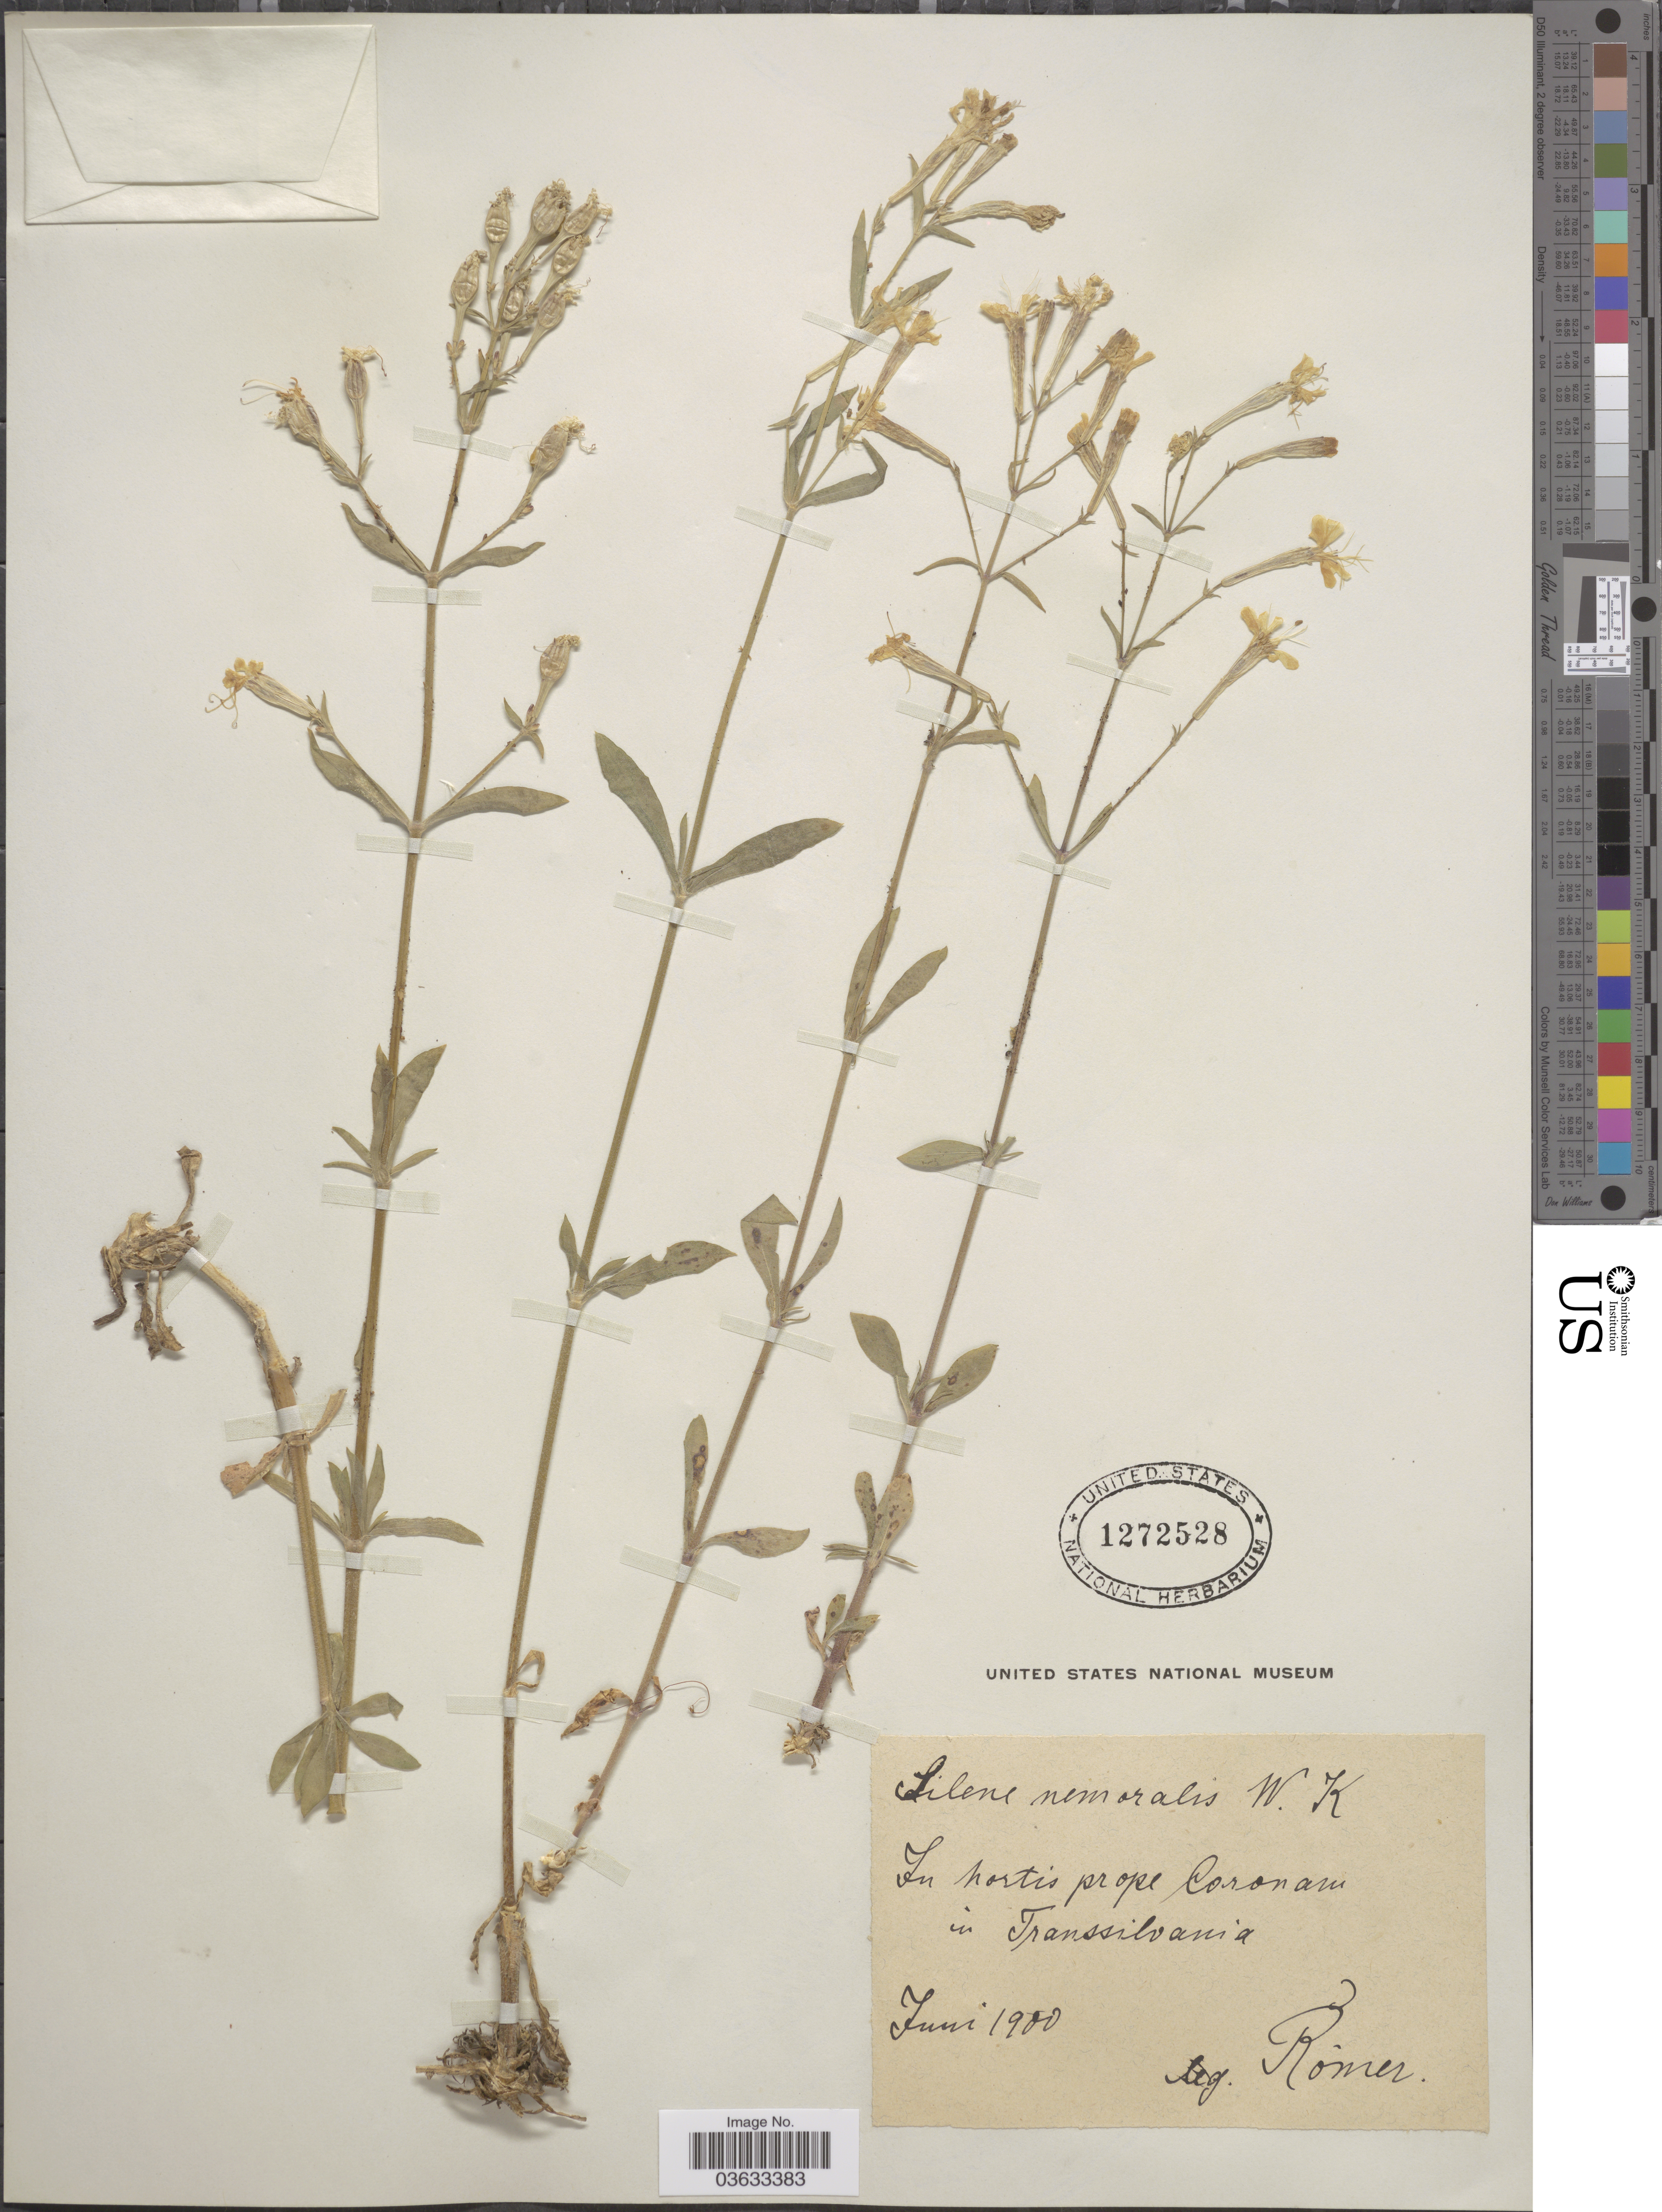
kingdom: Plantae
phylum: Tracheophyta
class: Magnoliopsida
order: Caryophyllales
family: Caryophyllaceae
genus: Silene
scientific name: Silene nemoralis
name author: Waldst. & Kit.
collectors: -. Romer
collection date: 1900-06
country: Romania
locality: In hortis prope Coronam in Transsilvania.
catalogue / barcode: US 1272528